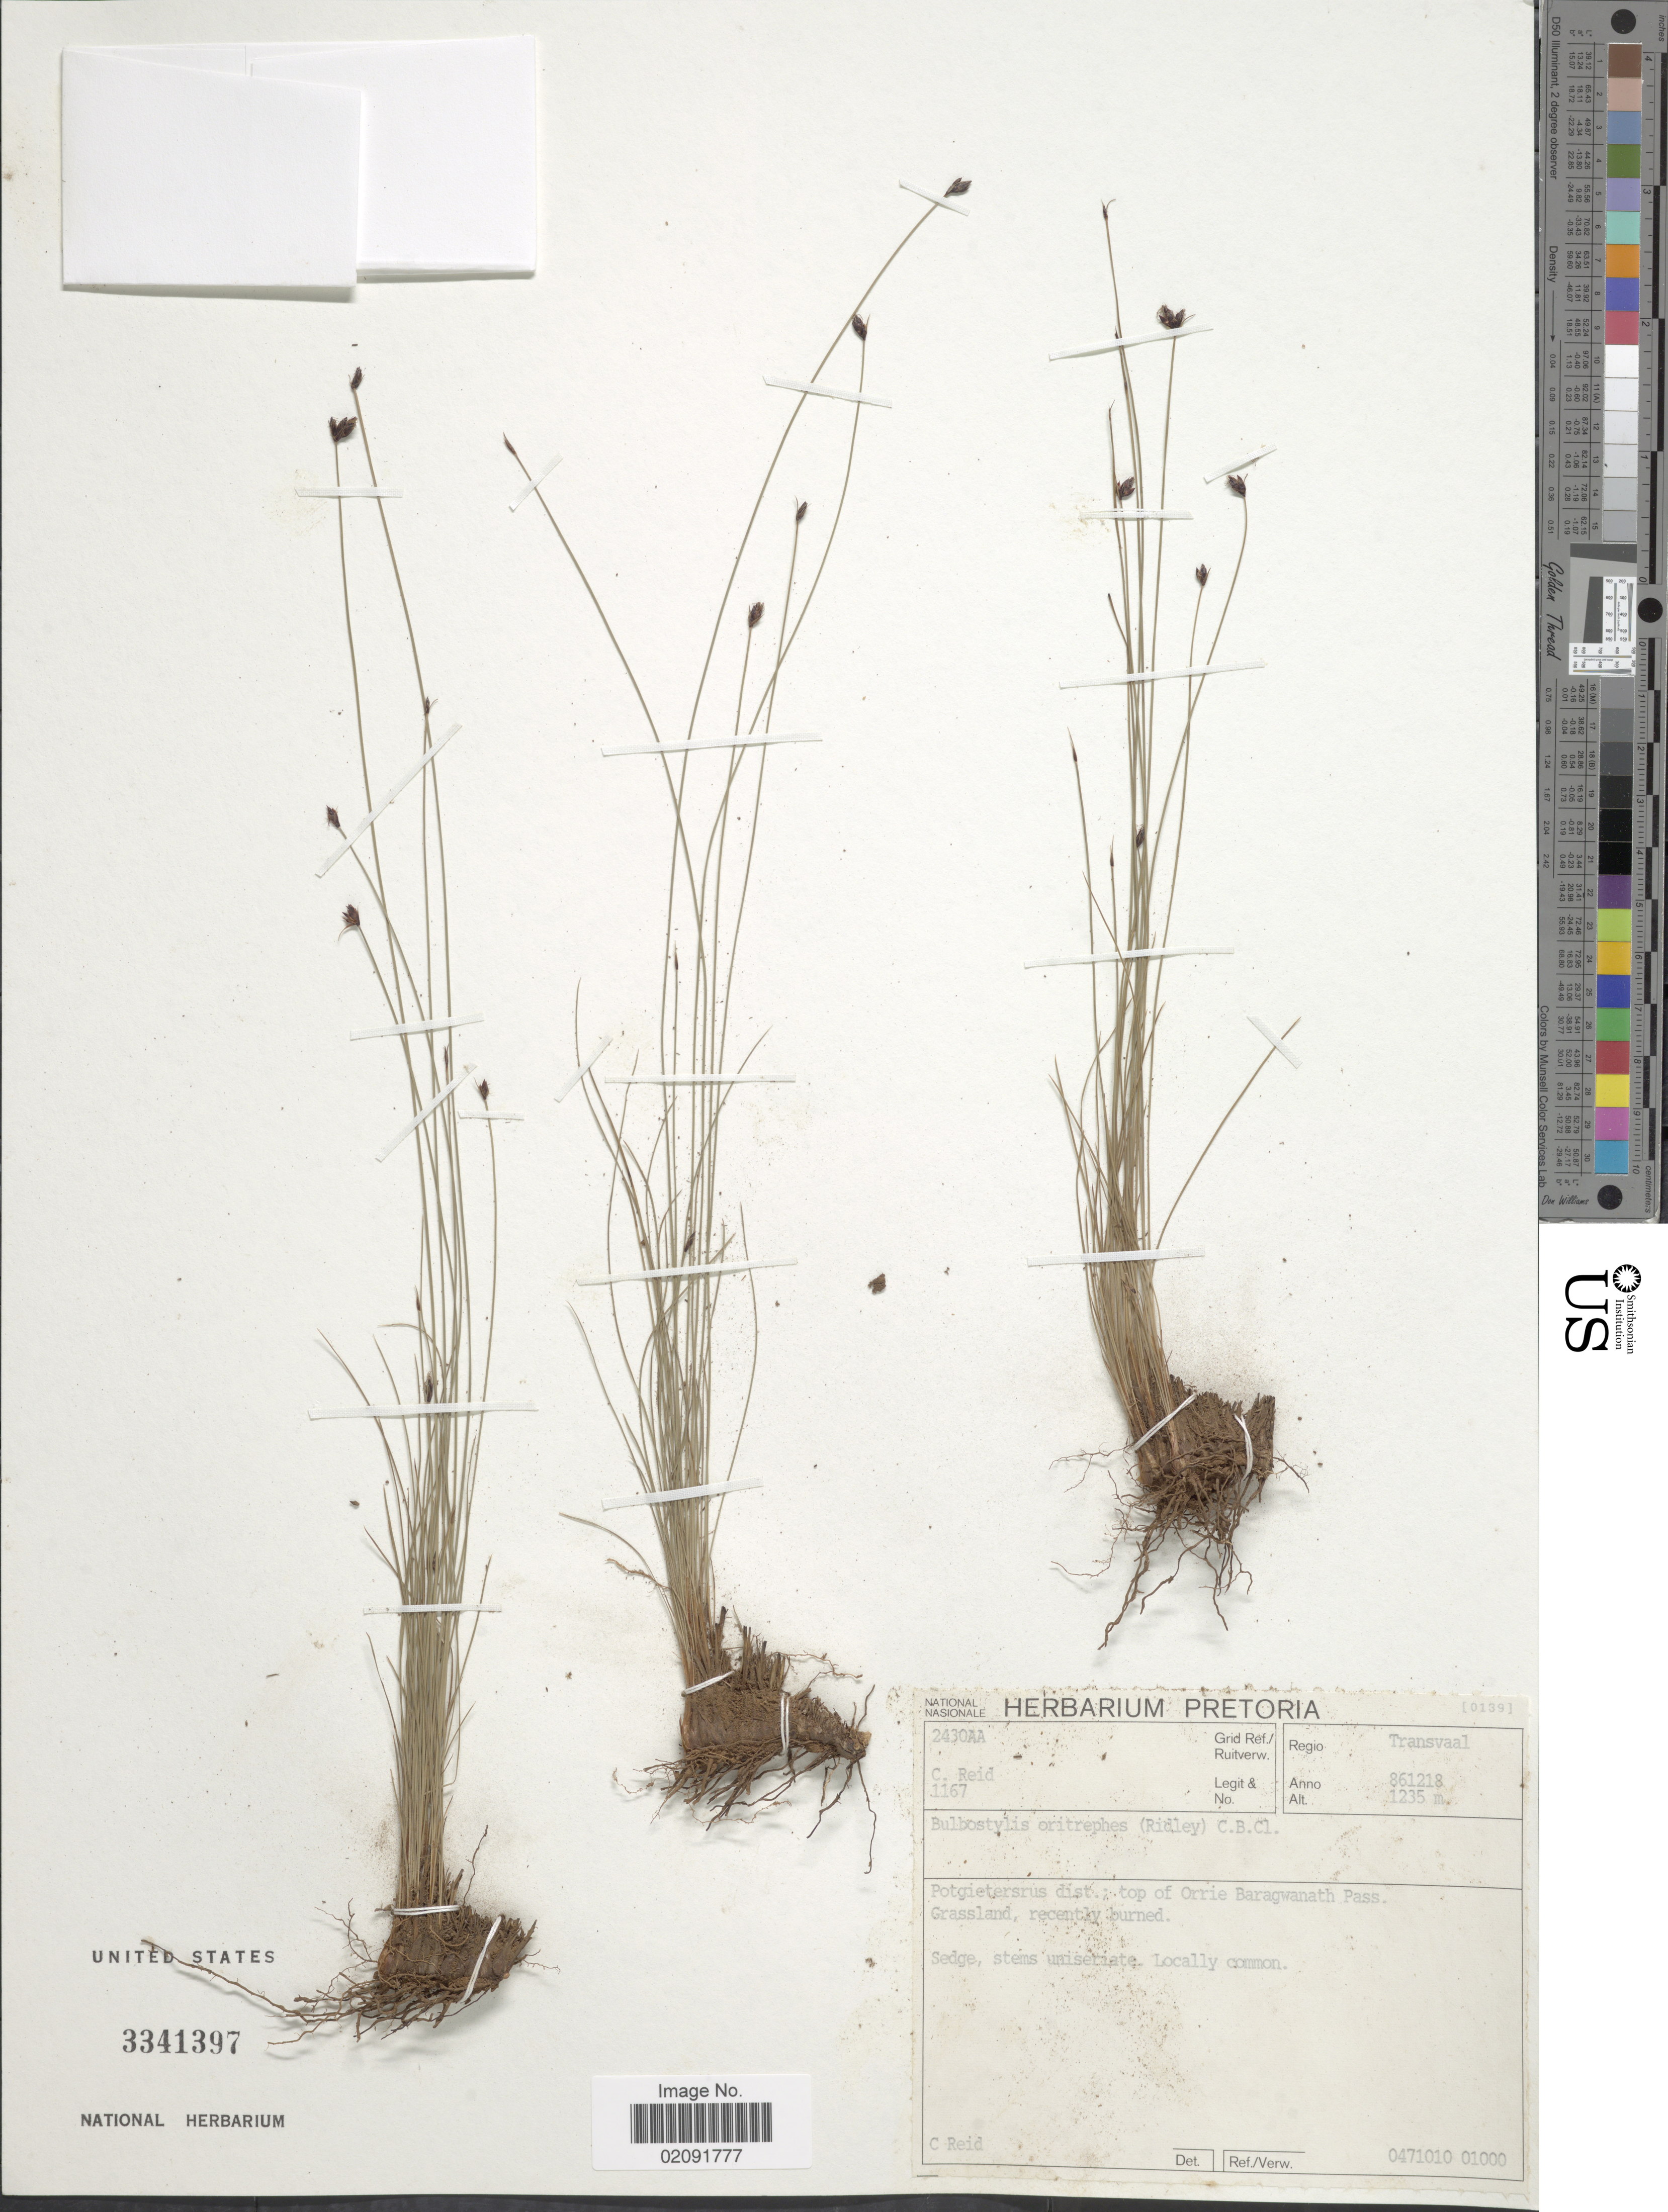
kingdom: Plantae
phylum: Tracheophyta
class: Liliopsida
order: Poales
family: Cyperaceae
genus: Bulbostylis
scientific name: Bulbostylis oritrephes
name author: (Ridl.) C.B. Clarke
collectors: C. Reid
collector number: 1167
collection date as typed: Transcribed d/m/y: 18/12/86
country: South Africa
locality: Regio Transvaal. Potgietersrus dist.: top of Orrie Baragwanath Pass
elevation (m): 1235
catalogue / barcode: US 3341397